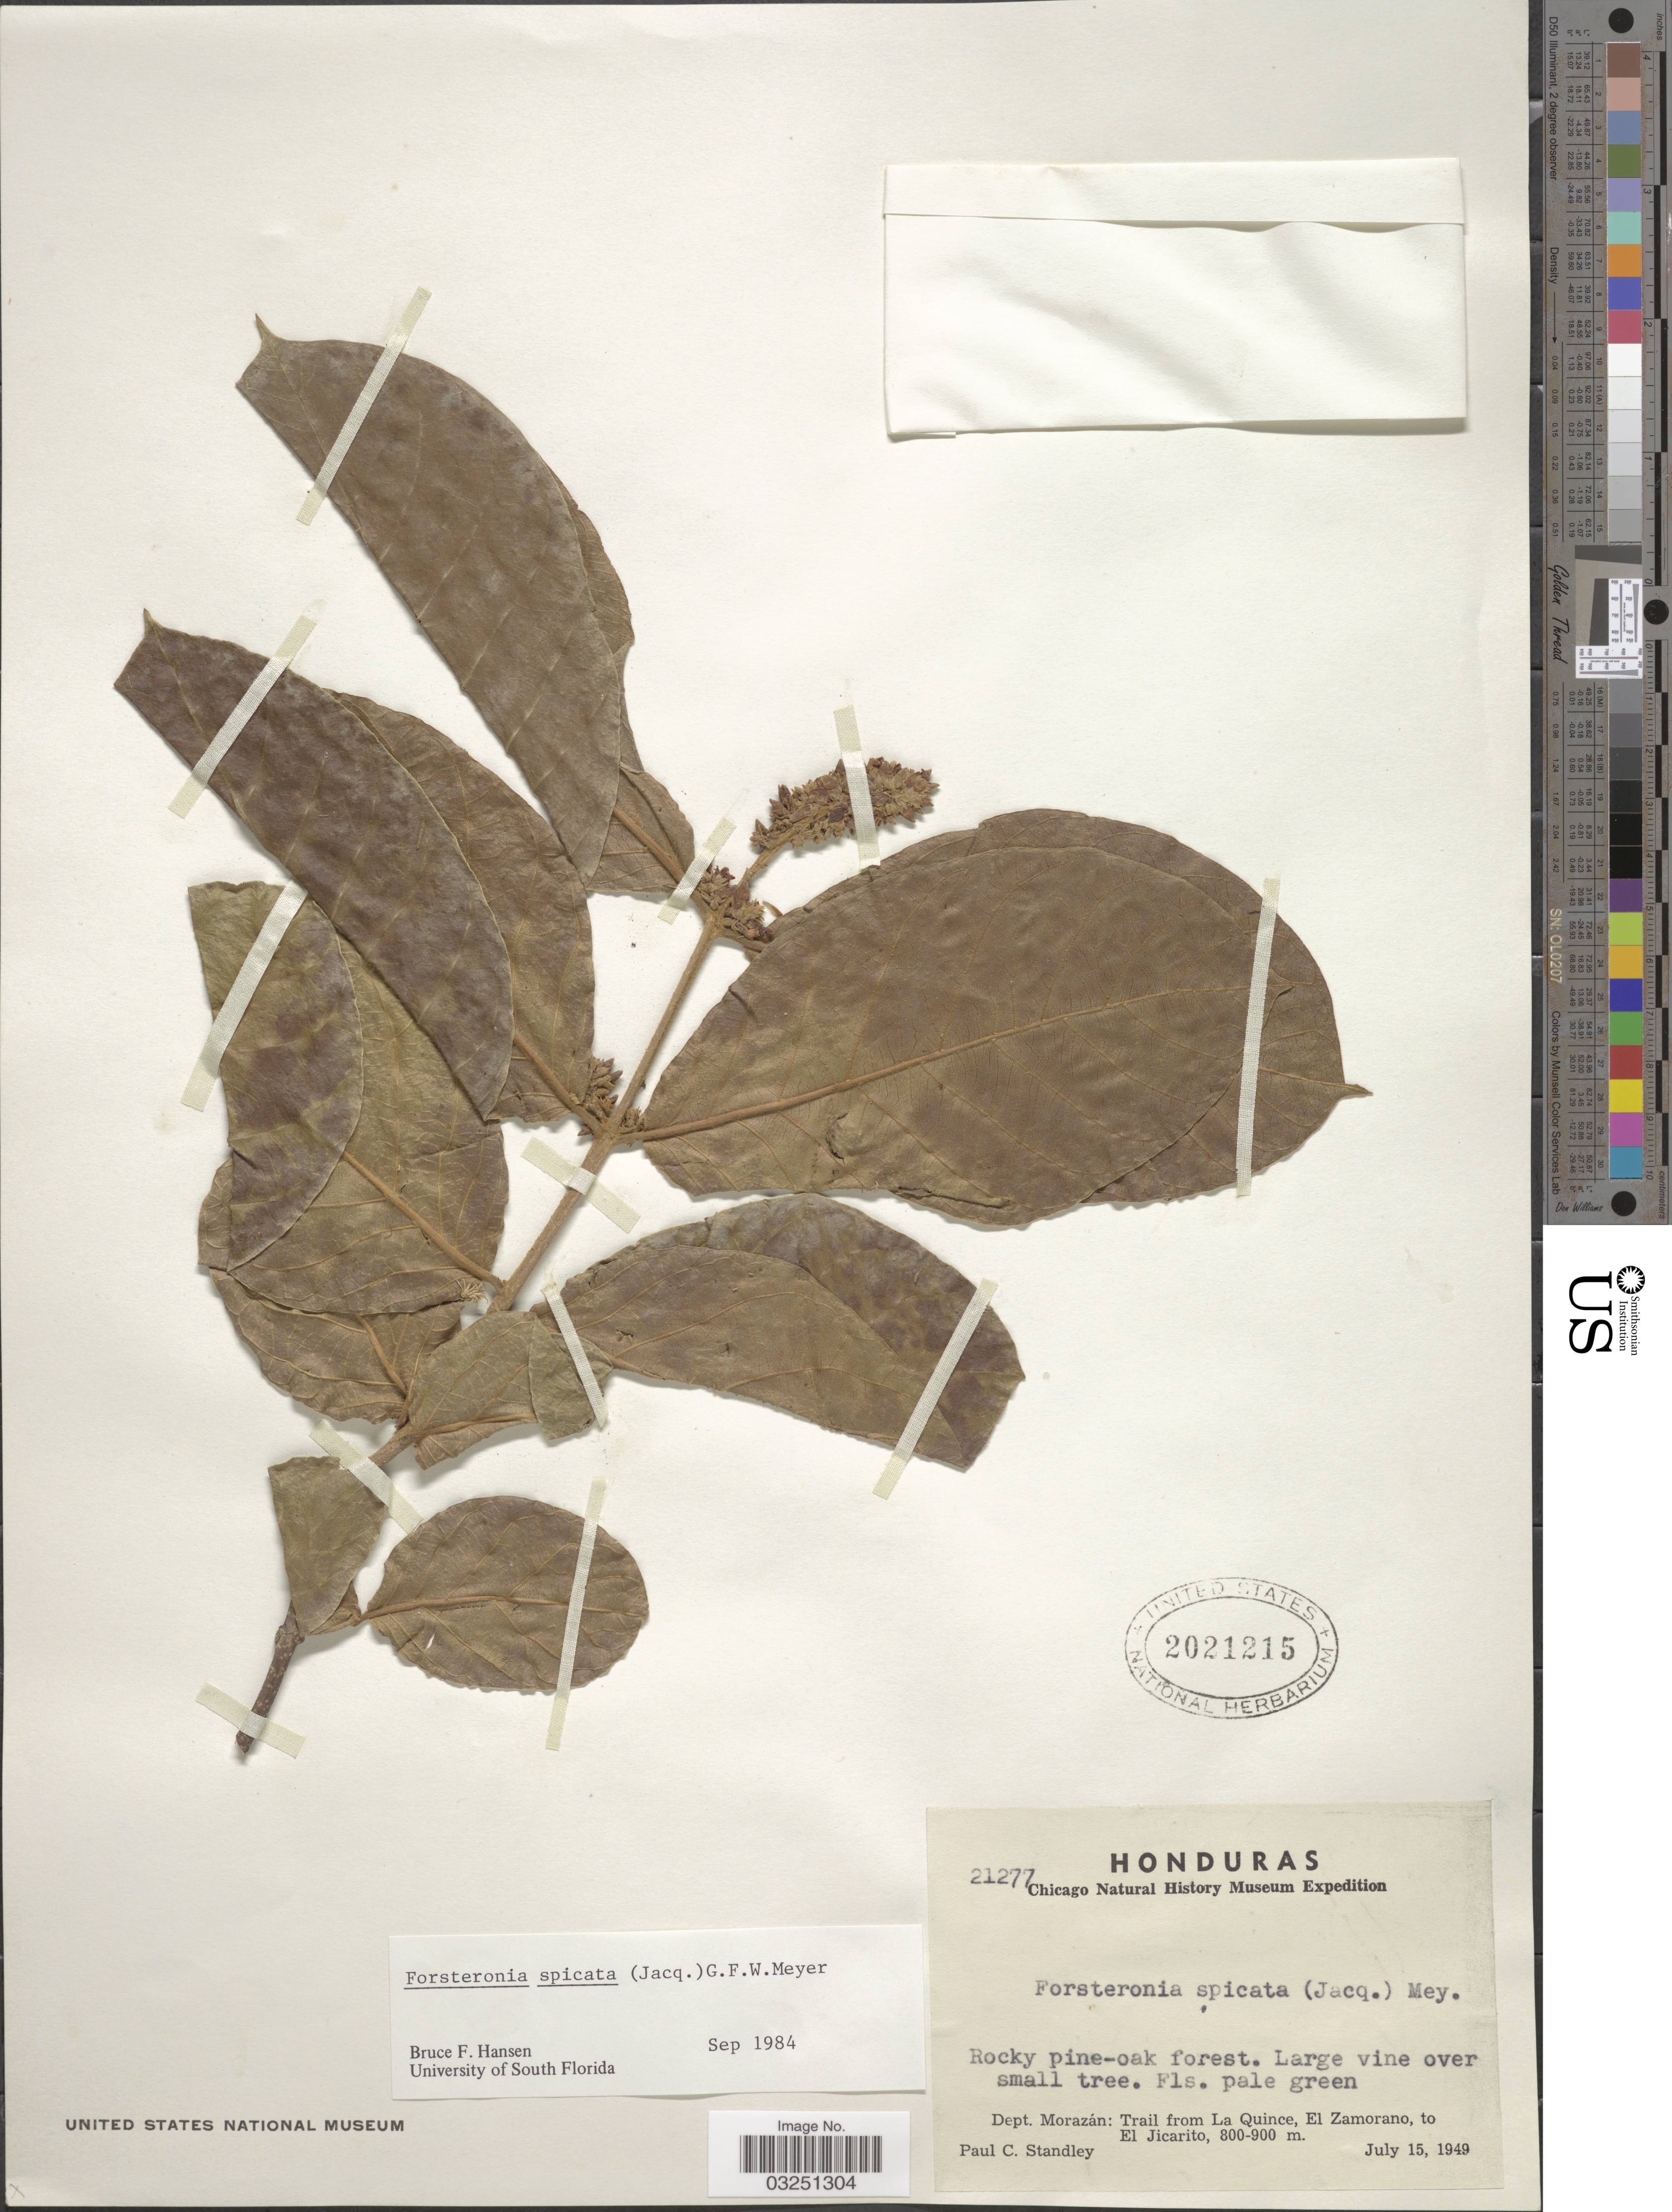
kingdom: Plantae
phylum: Tracheophyta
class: Magnoliopsida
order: Gentianales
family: Apocynaceae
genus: Forsteronia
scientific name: Forsteronia spicata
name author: (Jacq.) G. Mey.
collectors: P. C. Standley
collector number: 21277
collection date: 1949-07-15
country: Honduras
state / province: Fco. Morazán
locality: Dept. Morazán: Trail from La Quince, El Zamorano, to El Jicarito.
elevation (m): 800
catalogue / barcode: US 2021215